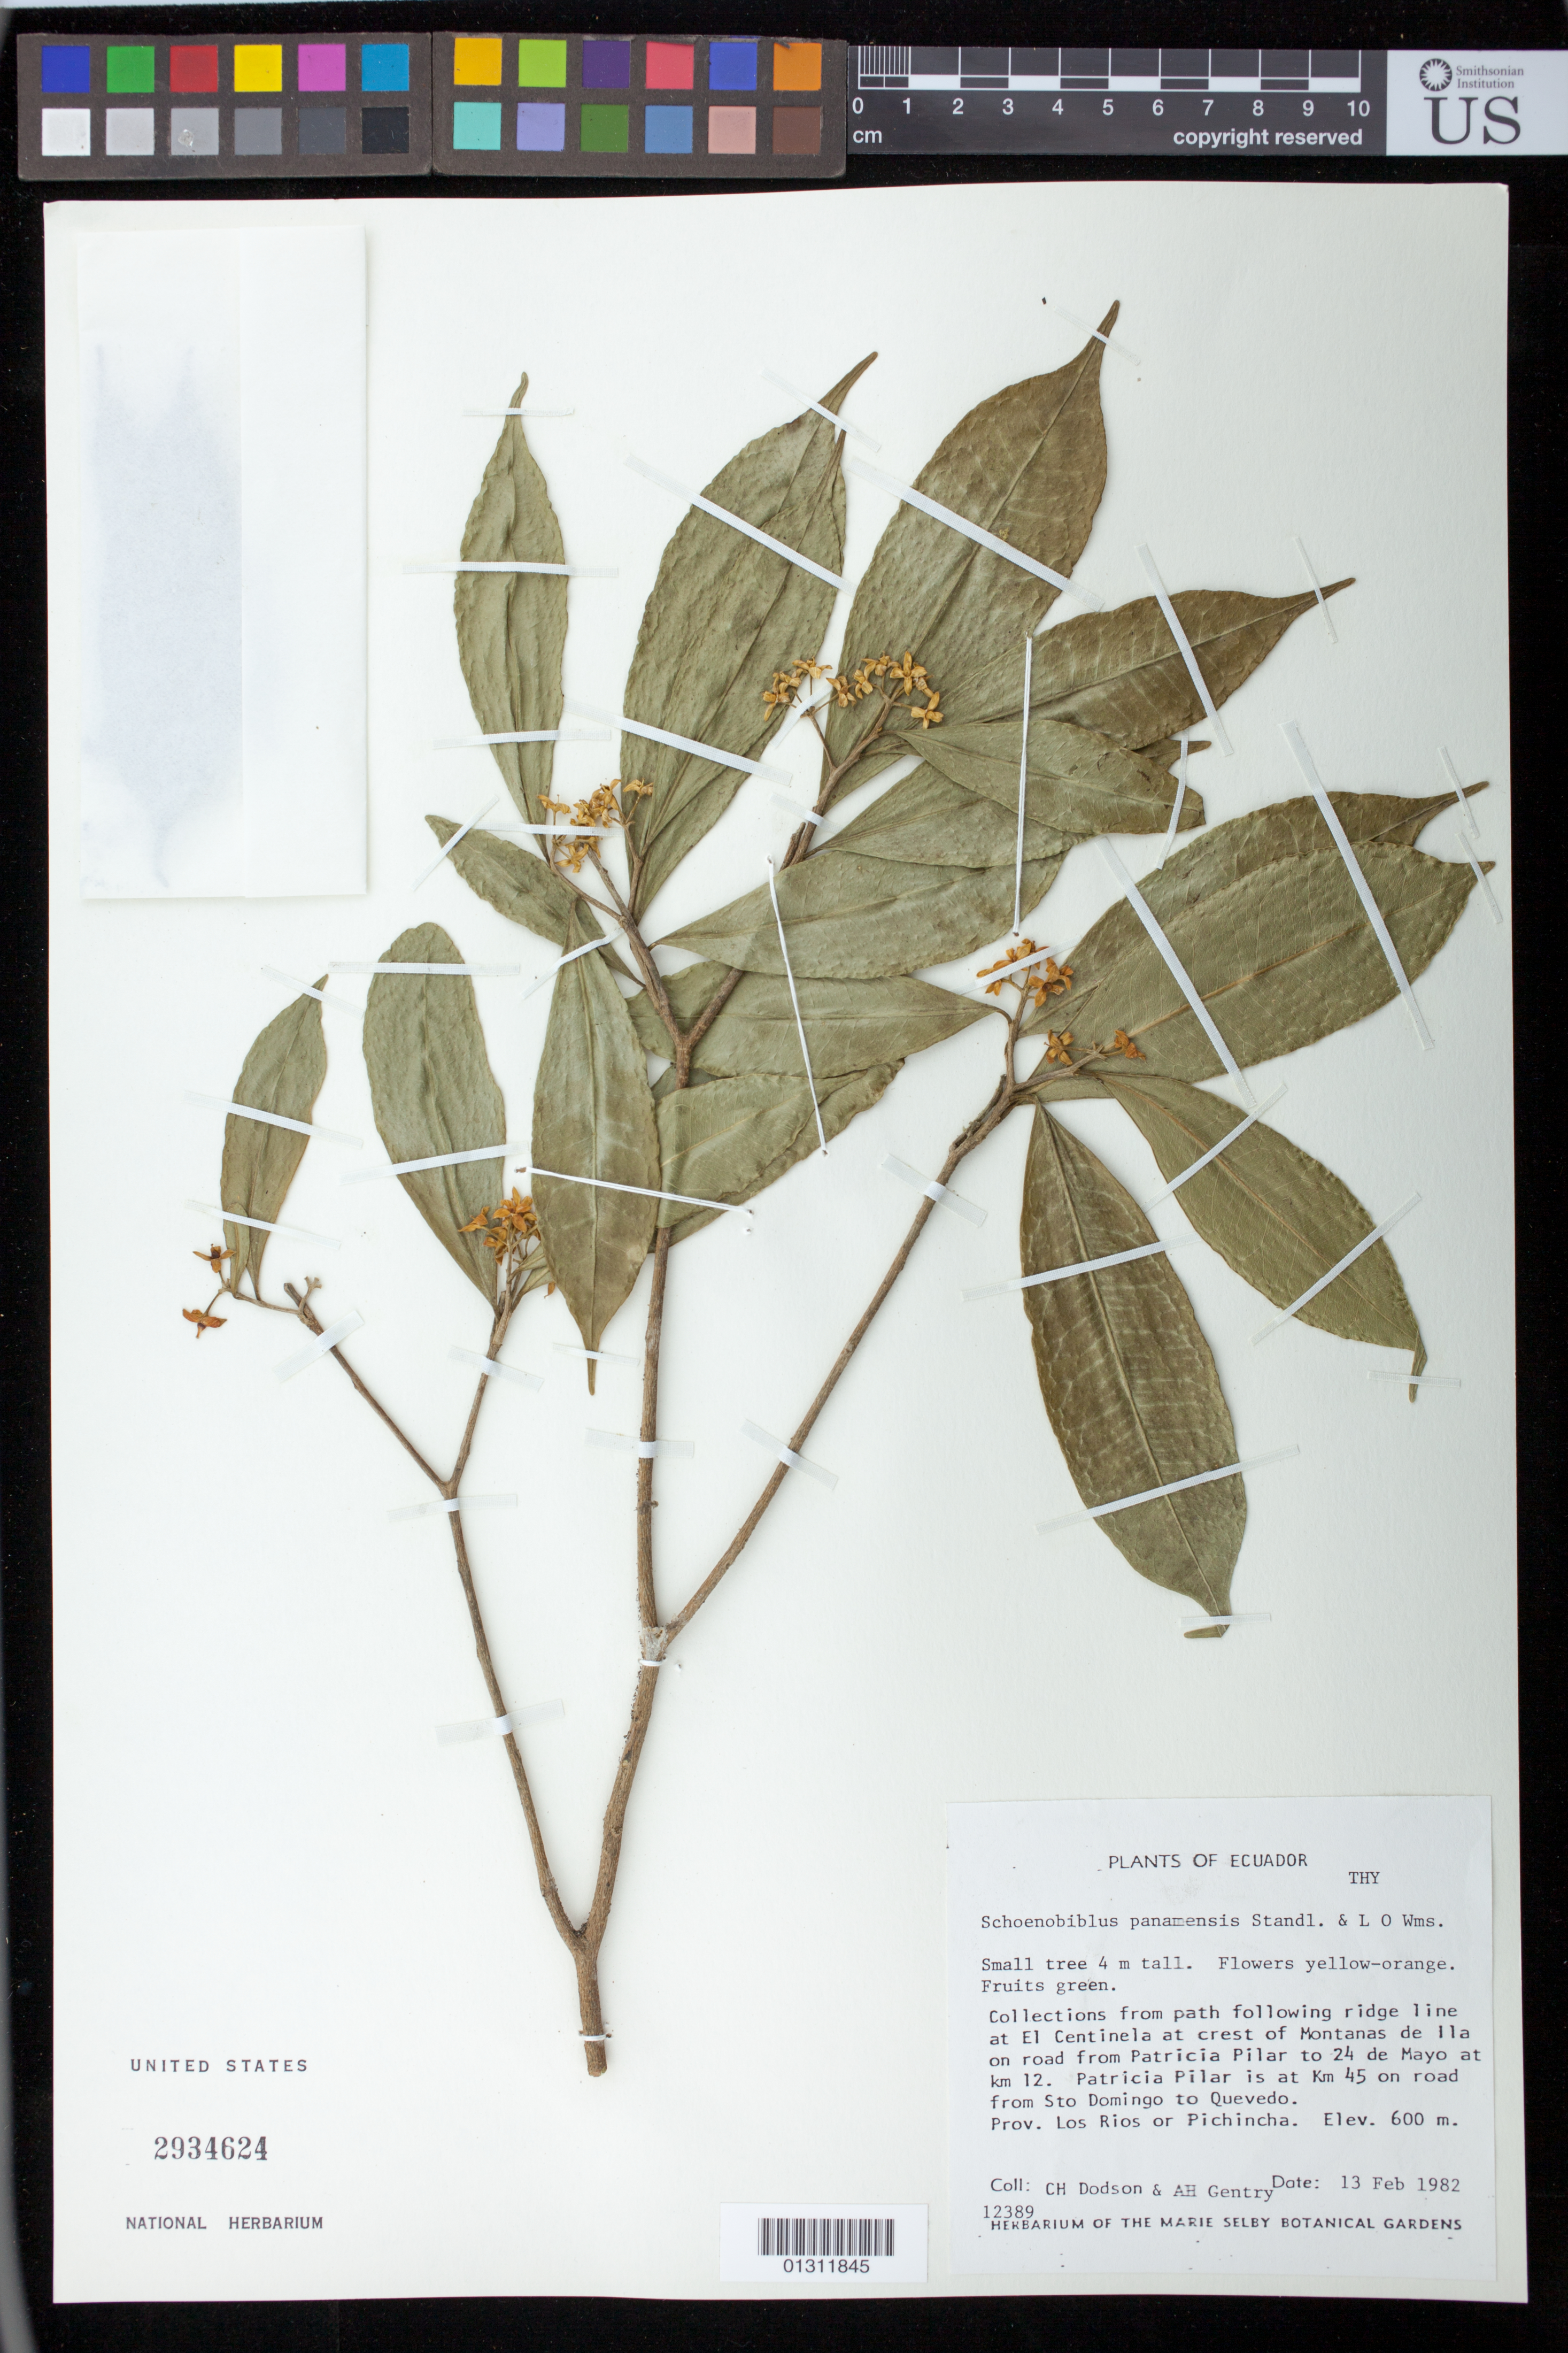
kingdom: Plantae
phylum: Tracheophyta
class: Magnoliopsida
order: Malvales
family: Thymelaeaceae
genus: Schoenobiblus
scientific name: Schoenobiblus panamensis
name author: Standl. & L.O. Williams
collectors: C. H. Dodson & A. H. Gentry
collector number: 12389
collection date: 1982-02-13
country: Ecuador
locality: From path following ridge line at El Centinela at crest at Montanas de ila on road from Patricia Pilar to 24 de Mayo at km 12. Patricia Pilar is at Km 45 on road from Sto Domingo to Quevedo. Prov. Los Rios or Pichincha.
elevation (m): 600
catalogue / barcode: US 2934624